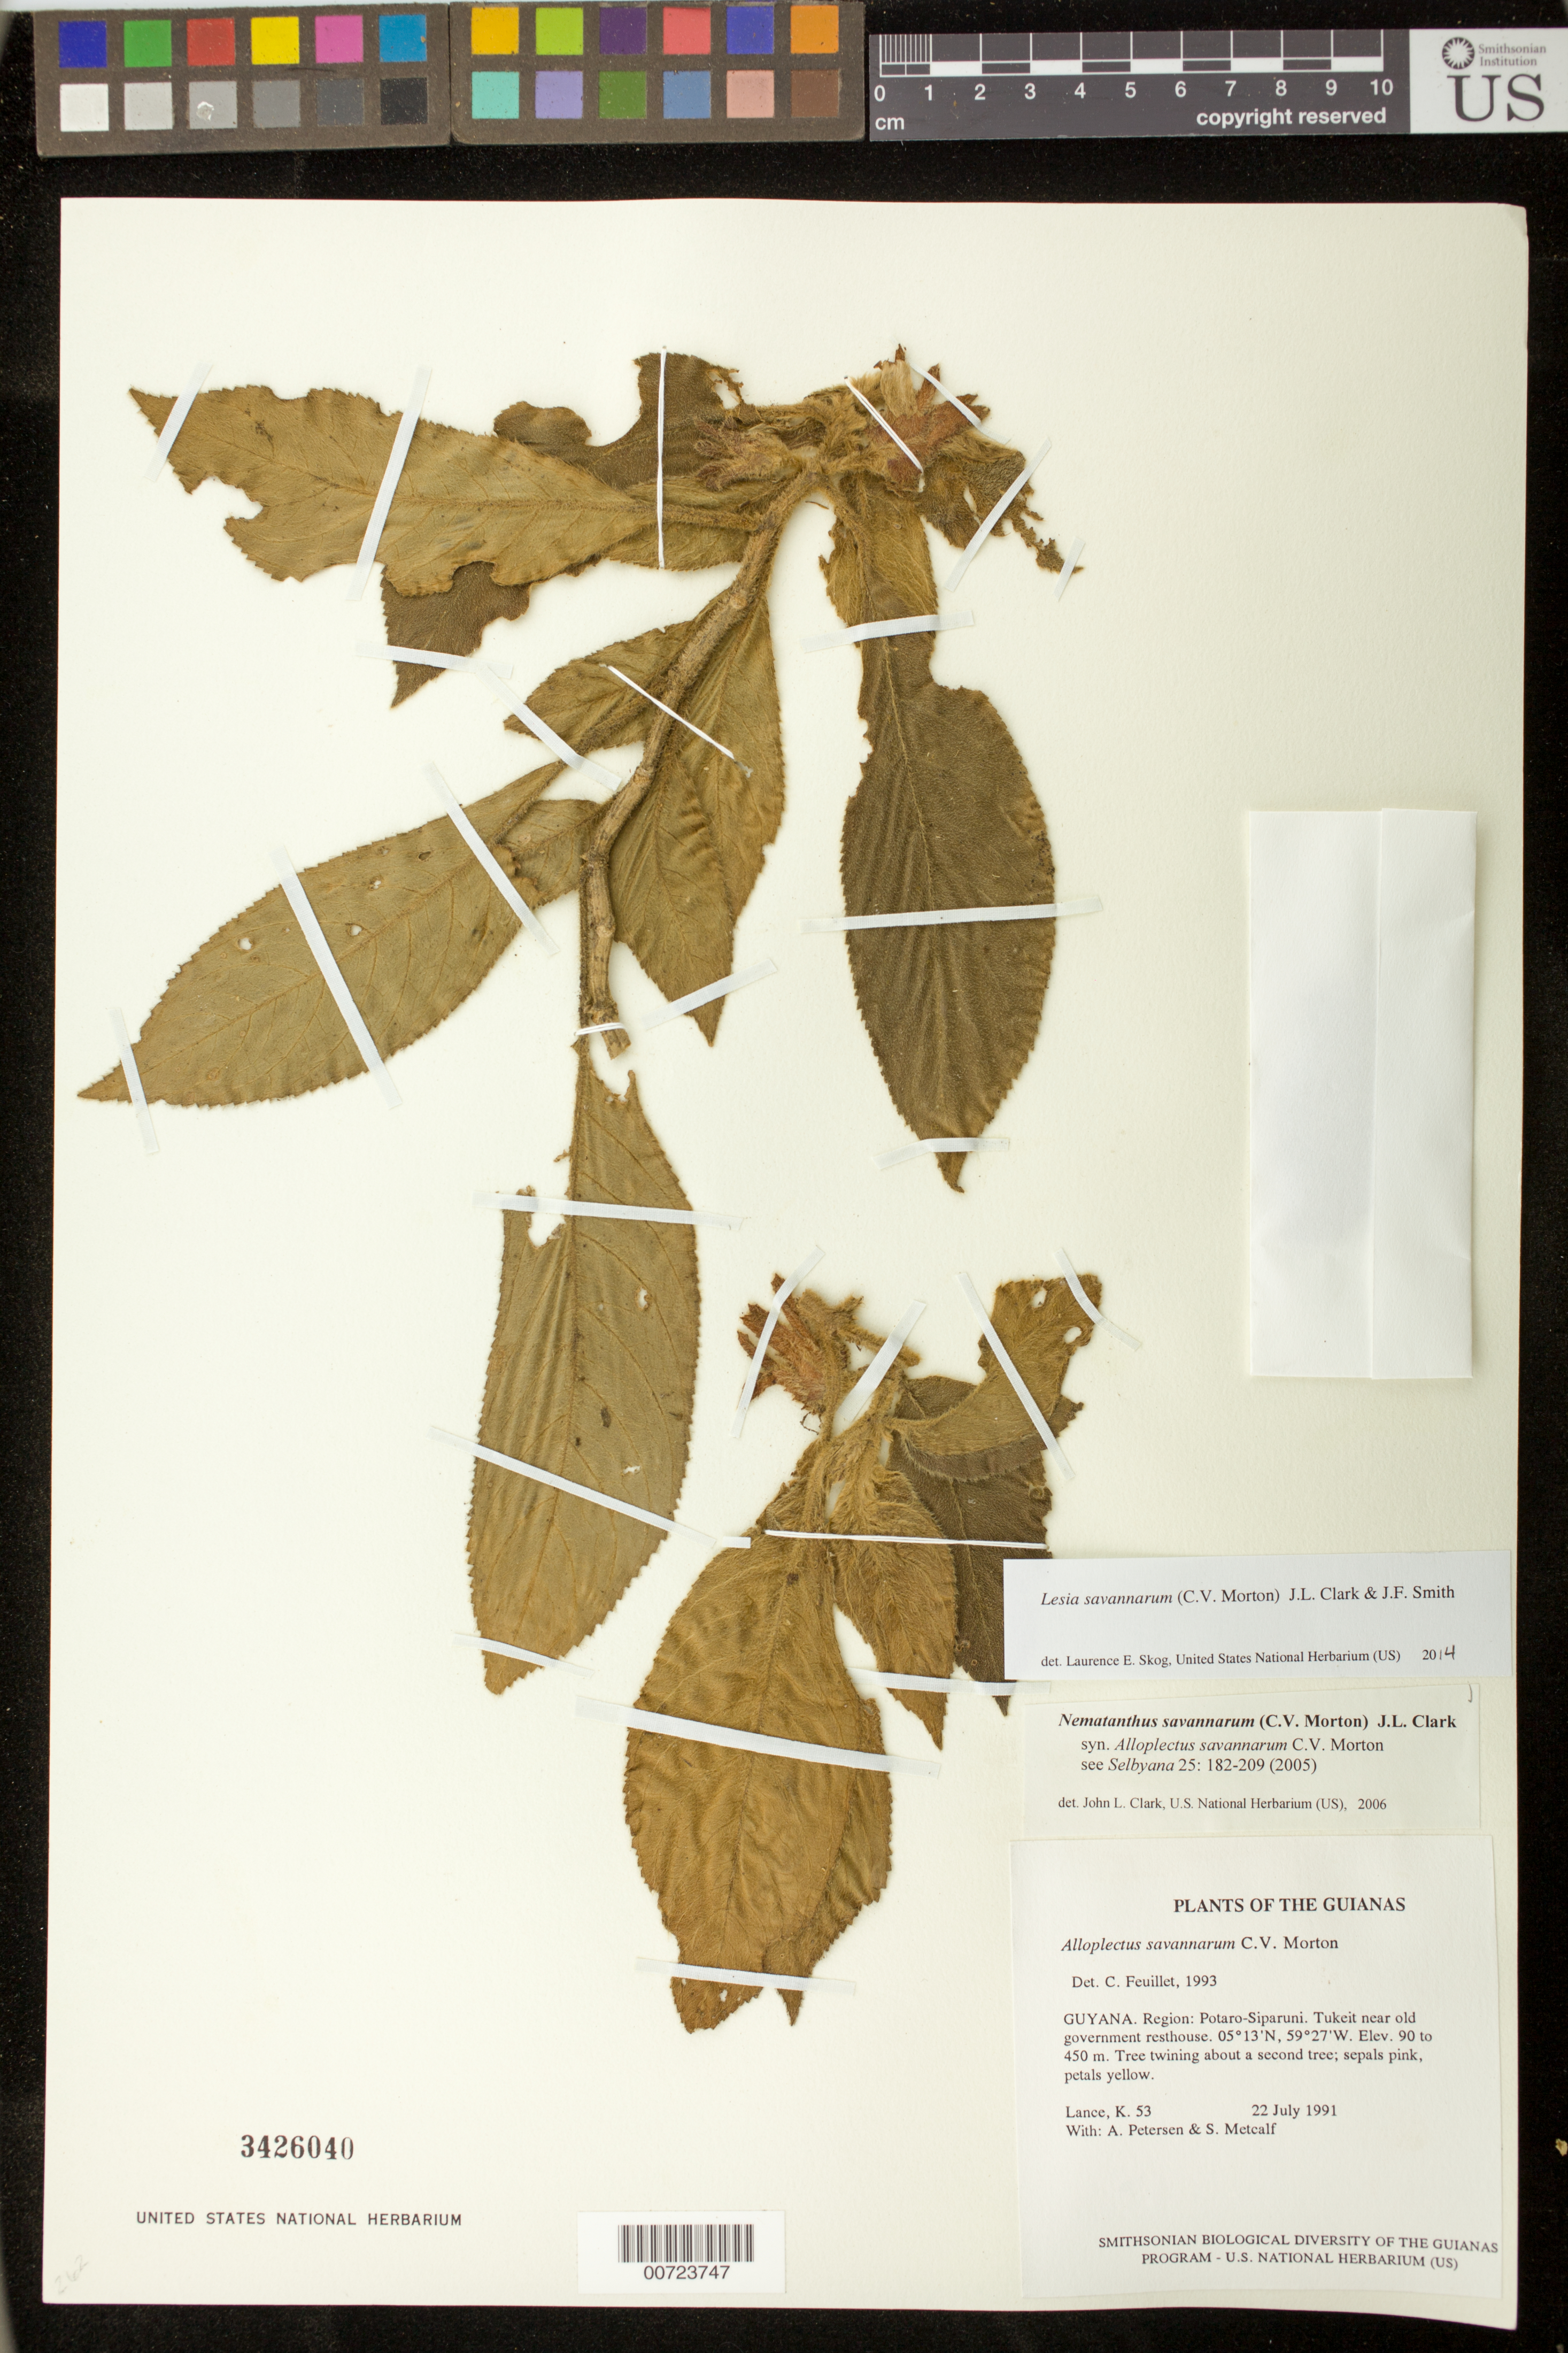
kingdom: Plantae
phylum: Tracheophyta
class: Magnoliopsida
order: Lamiales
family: Gesneriaceae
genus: Lesia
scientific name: Lesia savannarum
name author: (C.V. Morton) J.L. Clark & J.F. Sm.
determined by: Skog, Laurence E.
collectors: K. Lance, A. Petersen & S. Metcalf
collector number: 53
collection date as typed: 22 Jul 1991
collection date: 1991-07-22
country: Guyana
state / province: Potaro-Siparuni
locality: Tukeit near old government resthouse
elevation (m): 90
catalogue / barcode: US 3426040